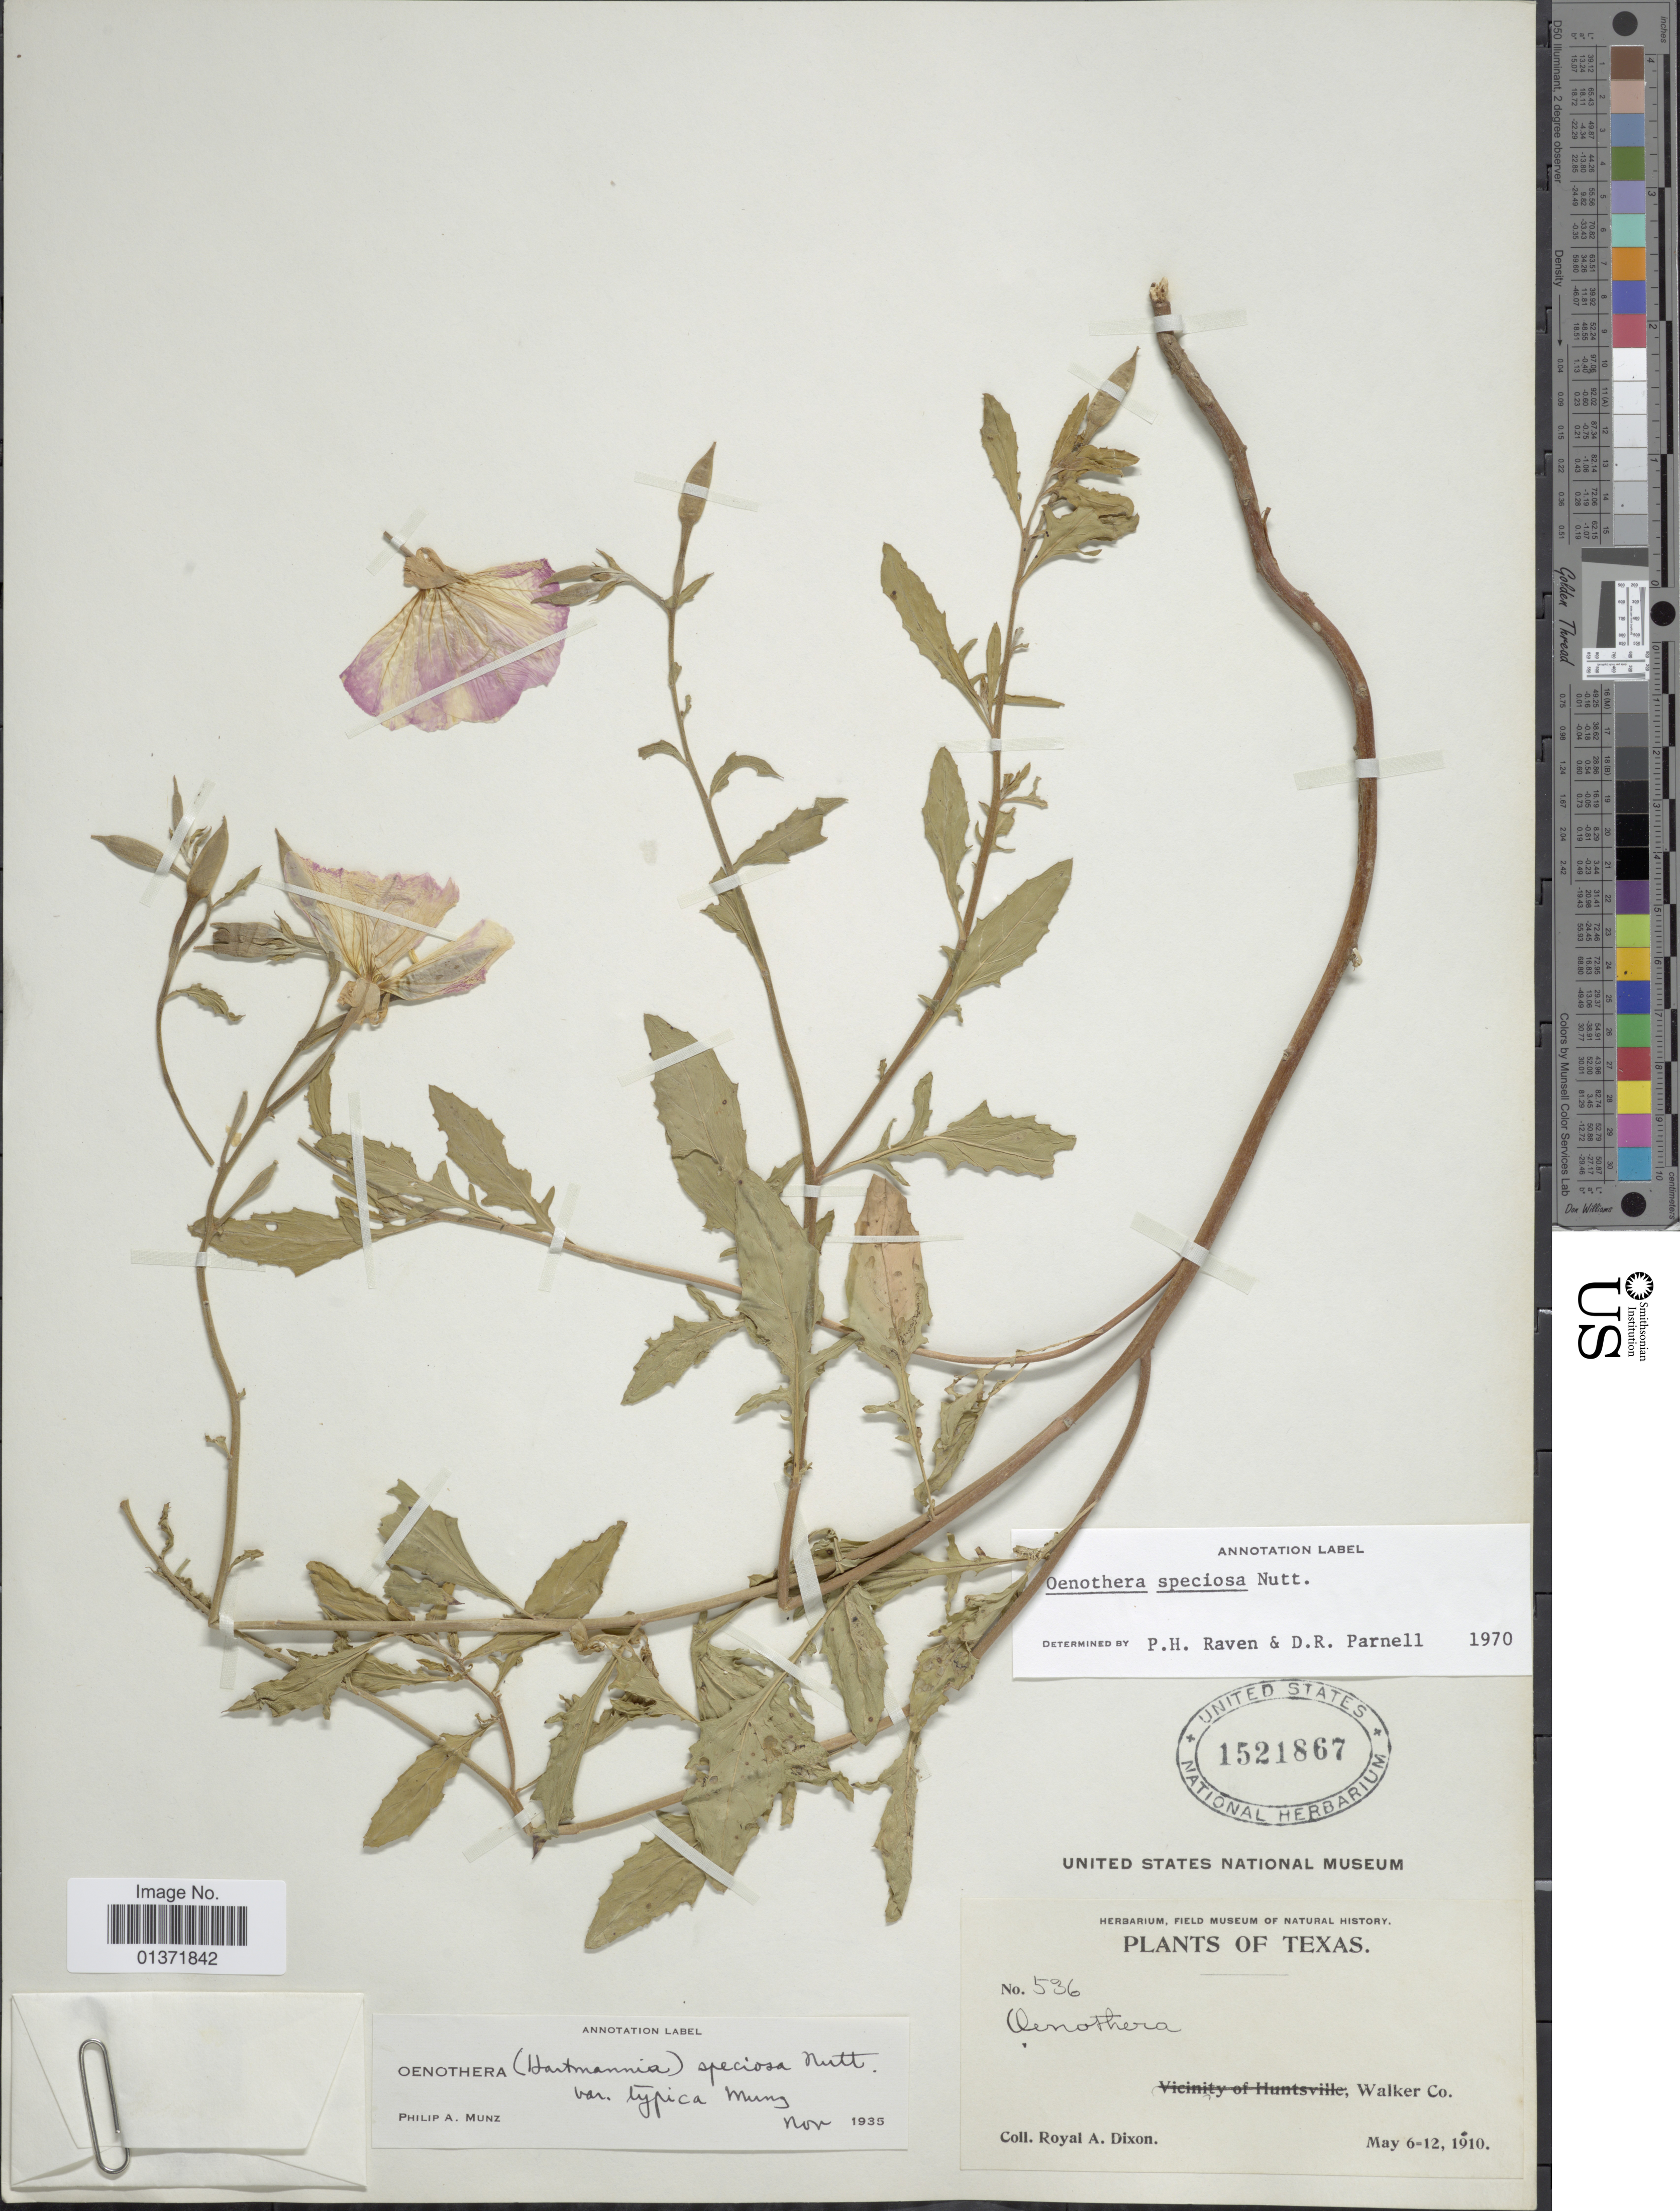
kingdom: Plantae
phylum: Tracheophyta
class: Magnoliopsida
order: Myrtales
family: Onagraceae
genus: Oenothera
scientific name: Oenothera speciosa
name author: Nutt.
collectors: R. A. Dixon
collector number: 536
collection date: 1910-05-06/1910-05-12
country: United States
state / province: Texas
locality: Walker Co.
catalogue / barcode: US 1521867